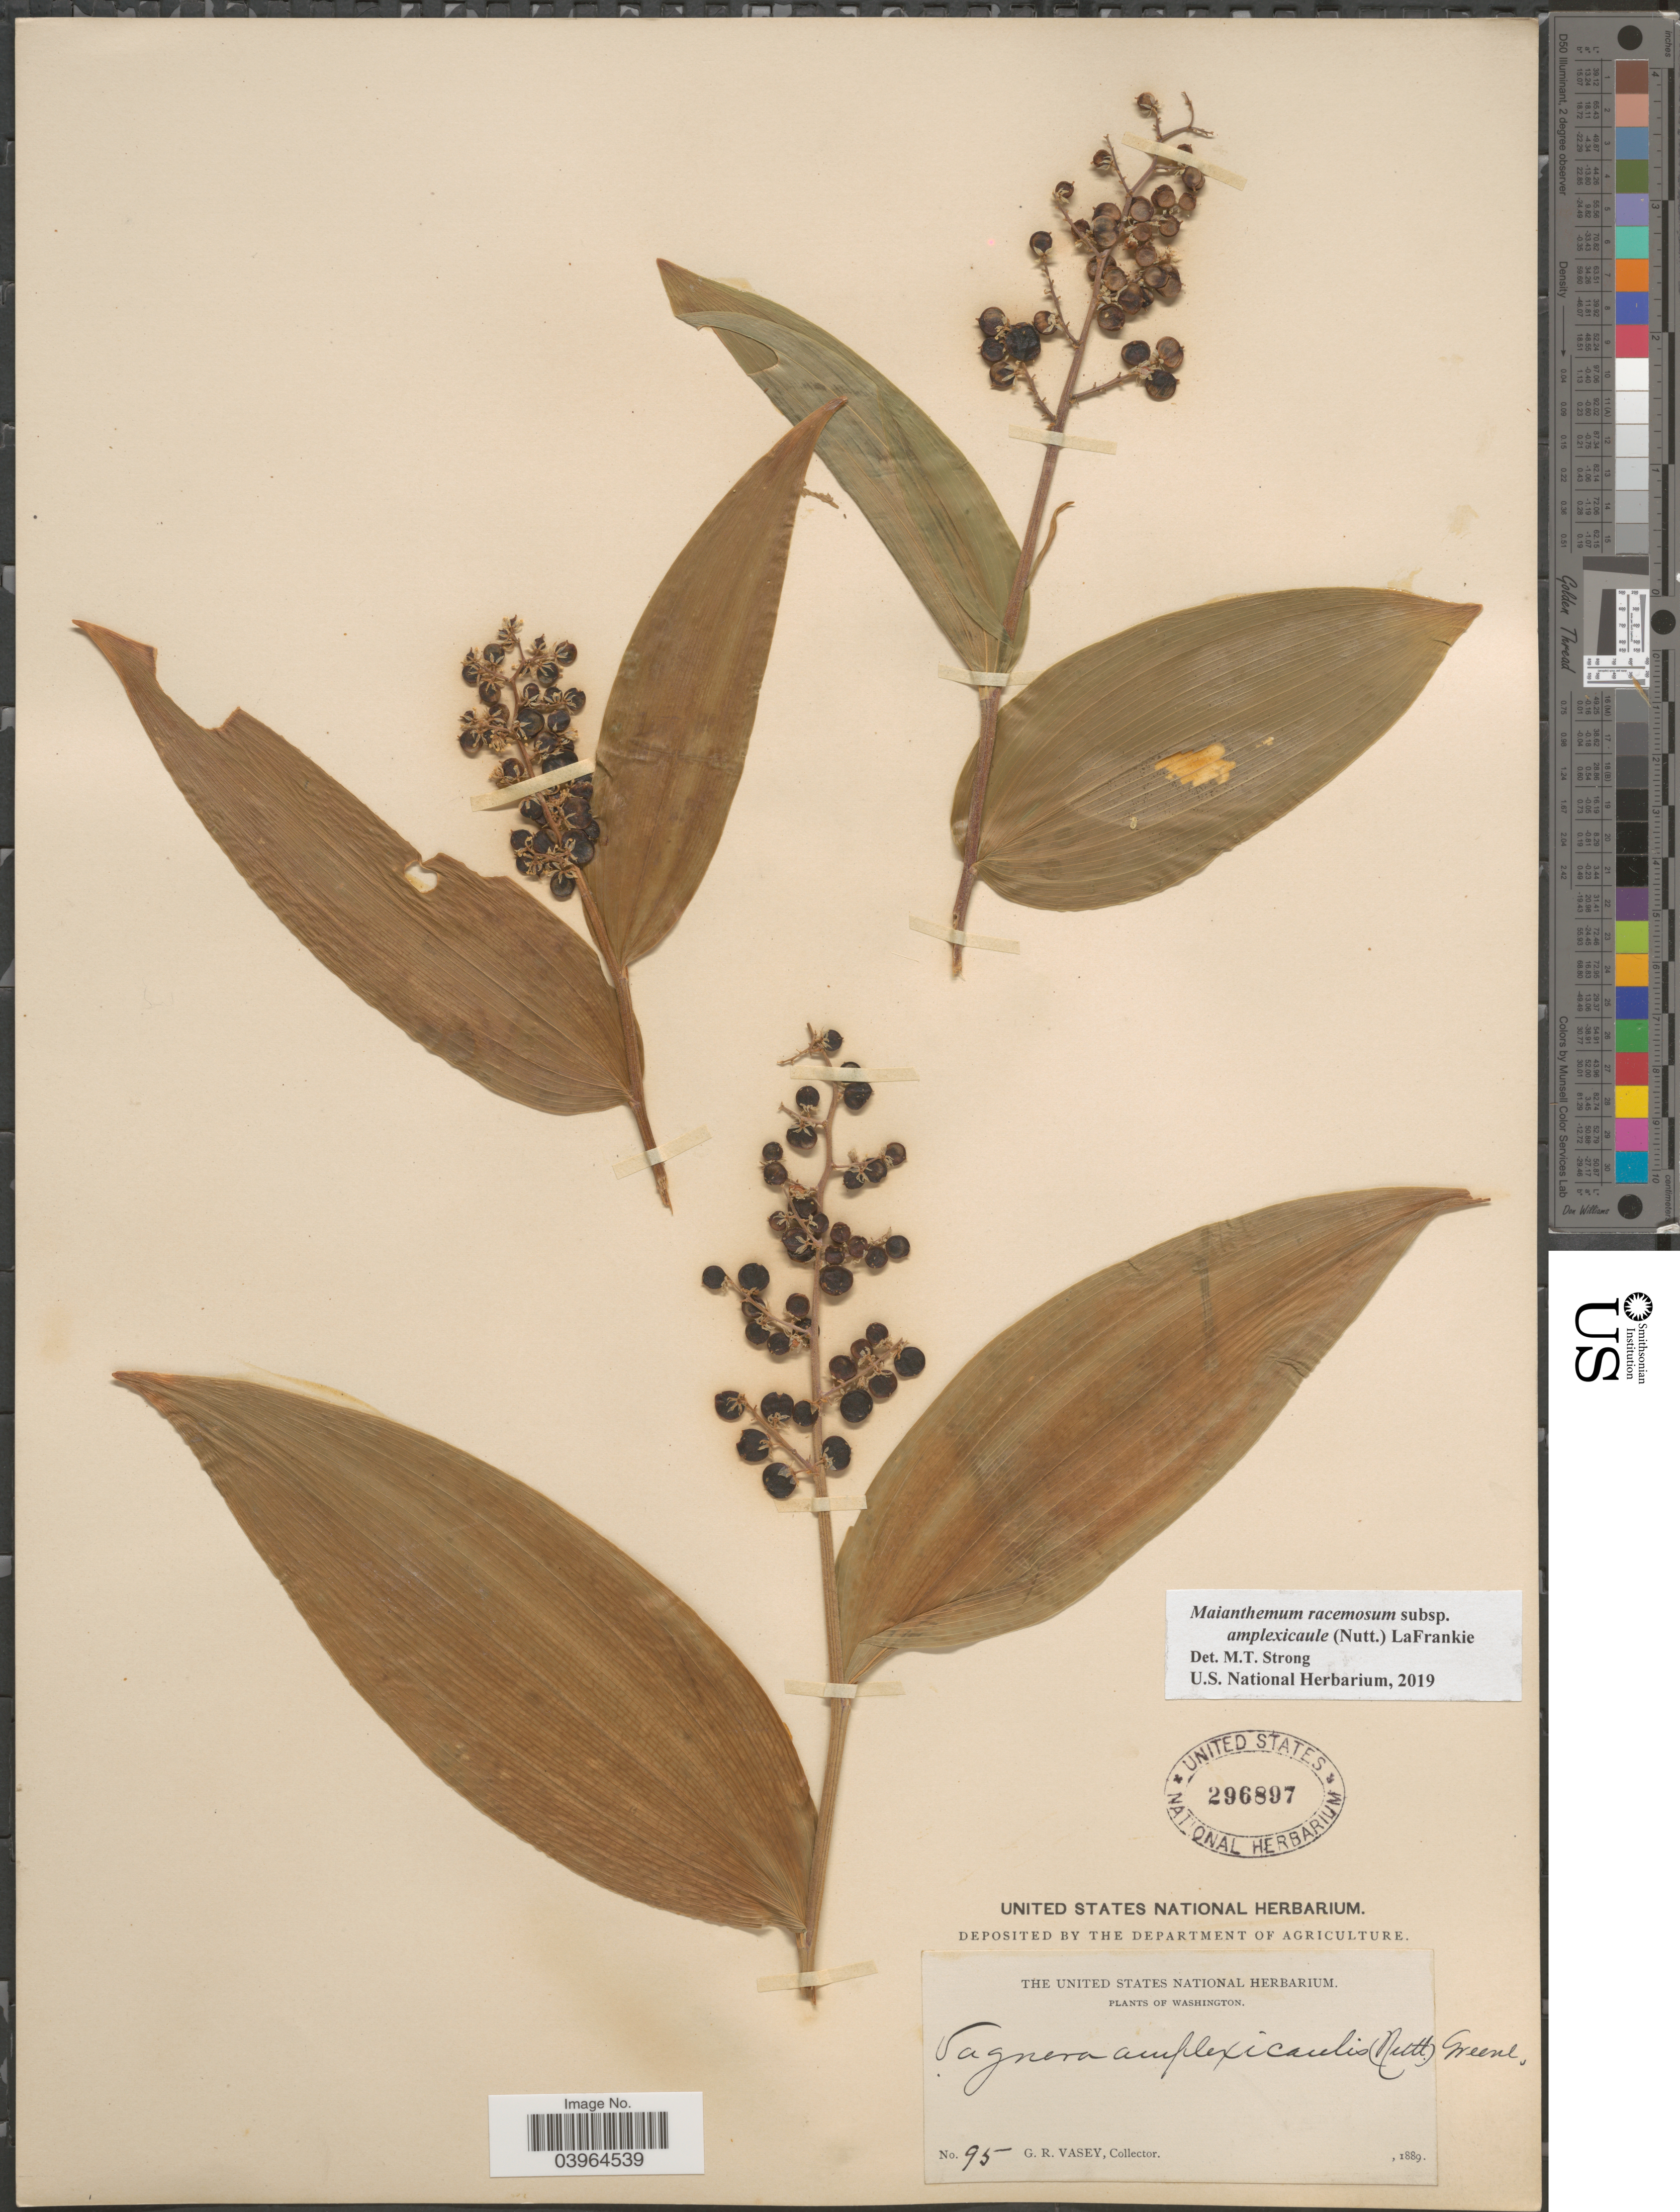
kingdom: Plantae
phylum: Tracheophyta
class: Liliopsida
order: Asparagales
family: Asparagaceae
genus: Maianthemum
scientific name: Maianthemum racemosum subsp. amplexicaule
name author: (Nutt.) LaFrankie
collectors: G. R. Vasey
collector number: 95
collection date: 1889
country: United States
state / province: Washington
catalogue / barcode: US 296897